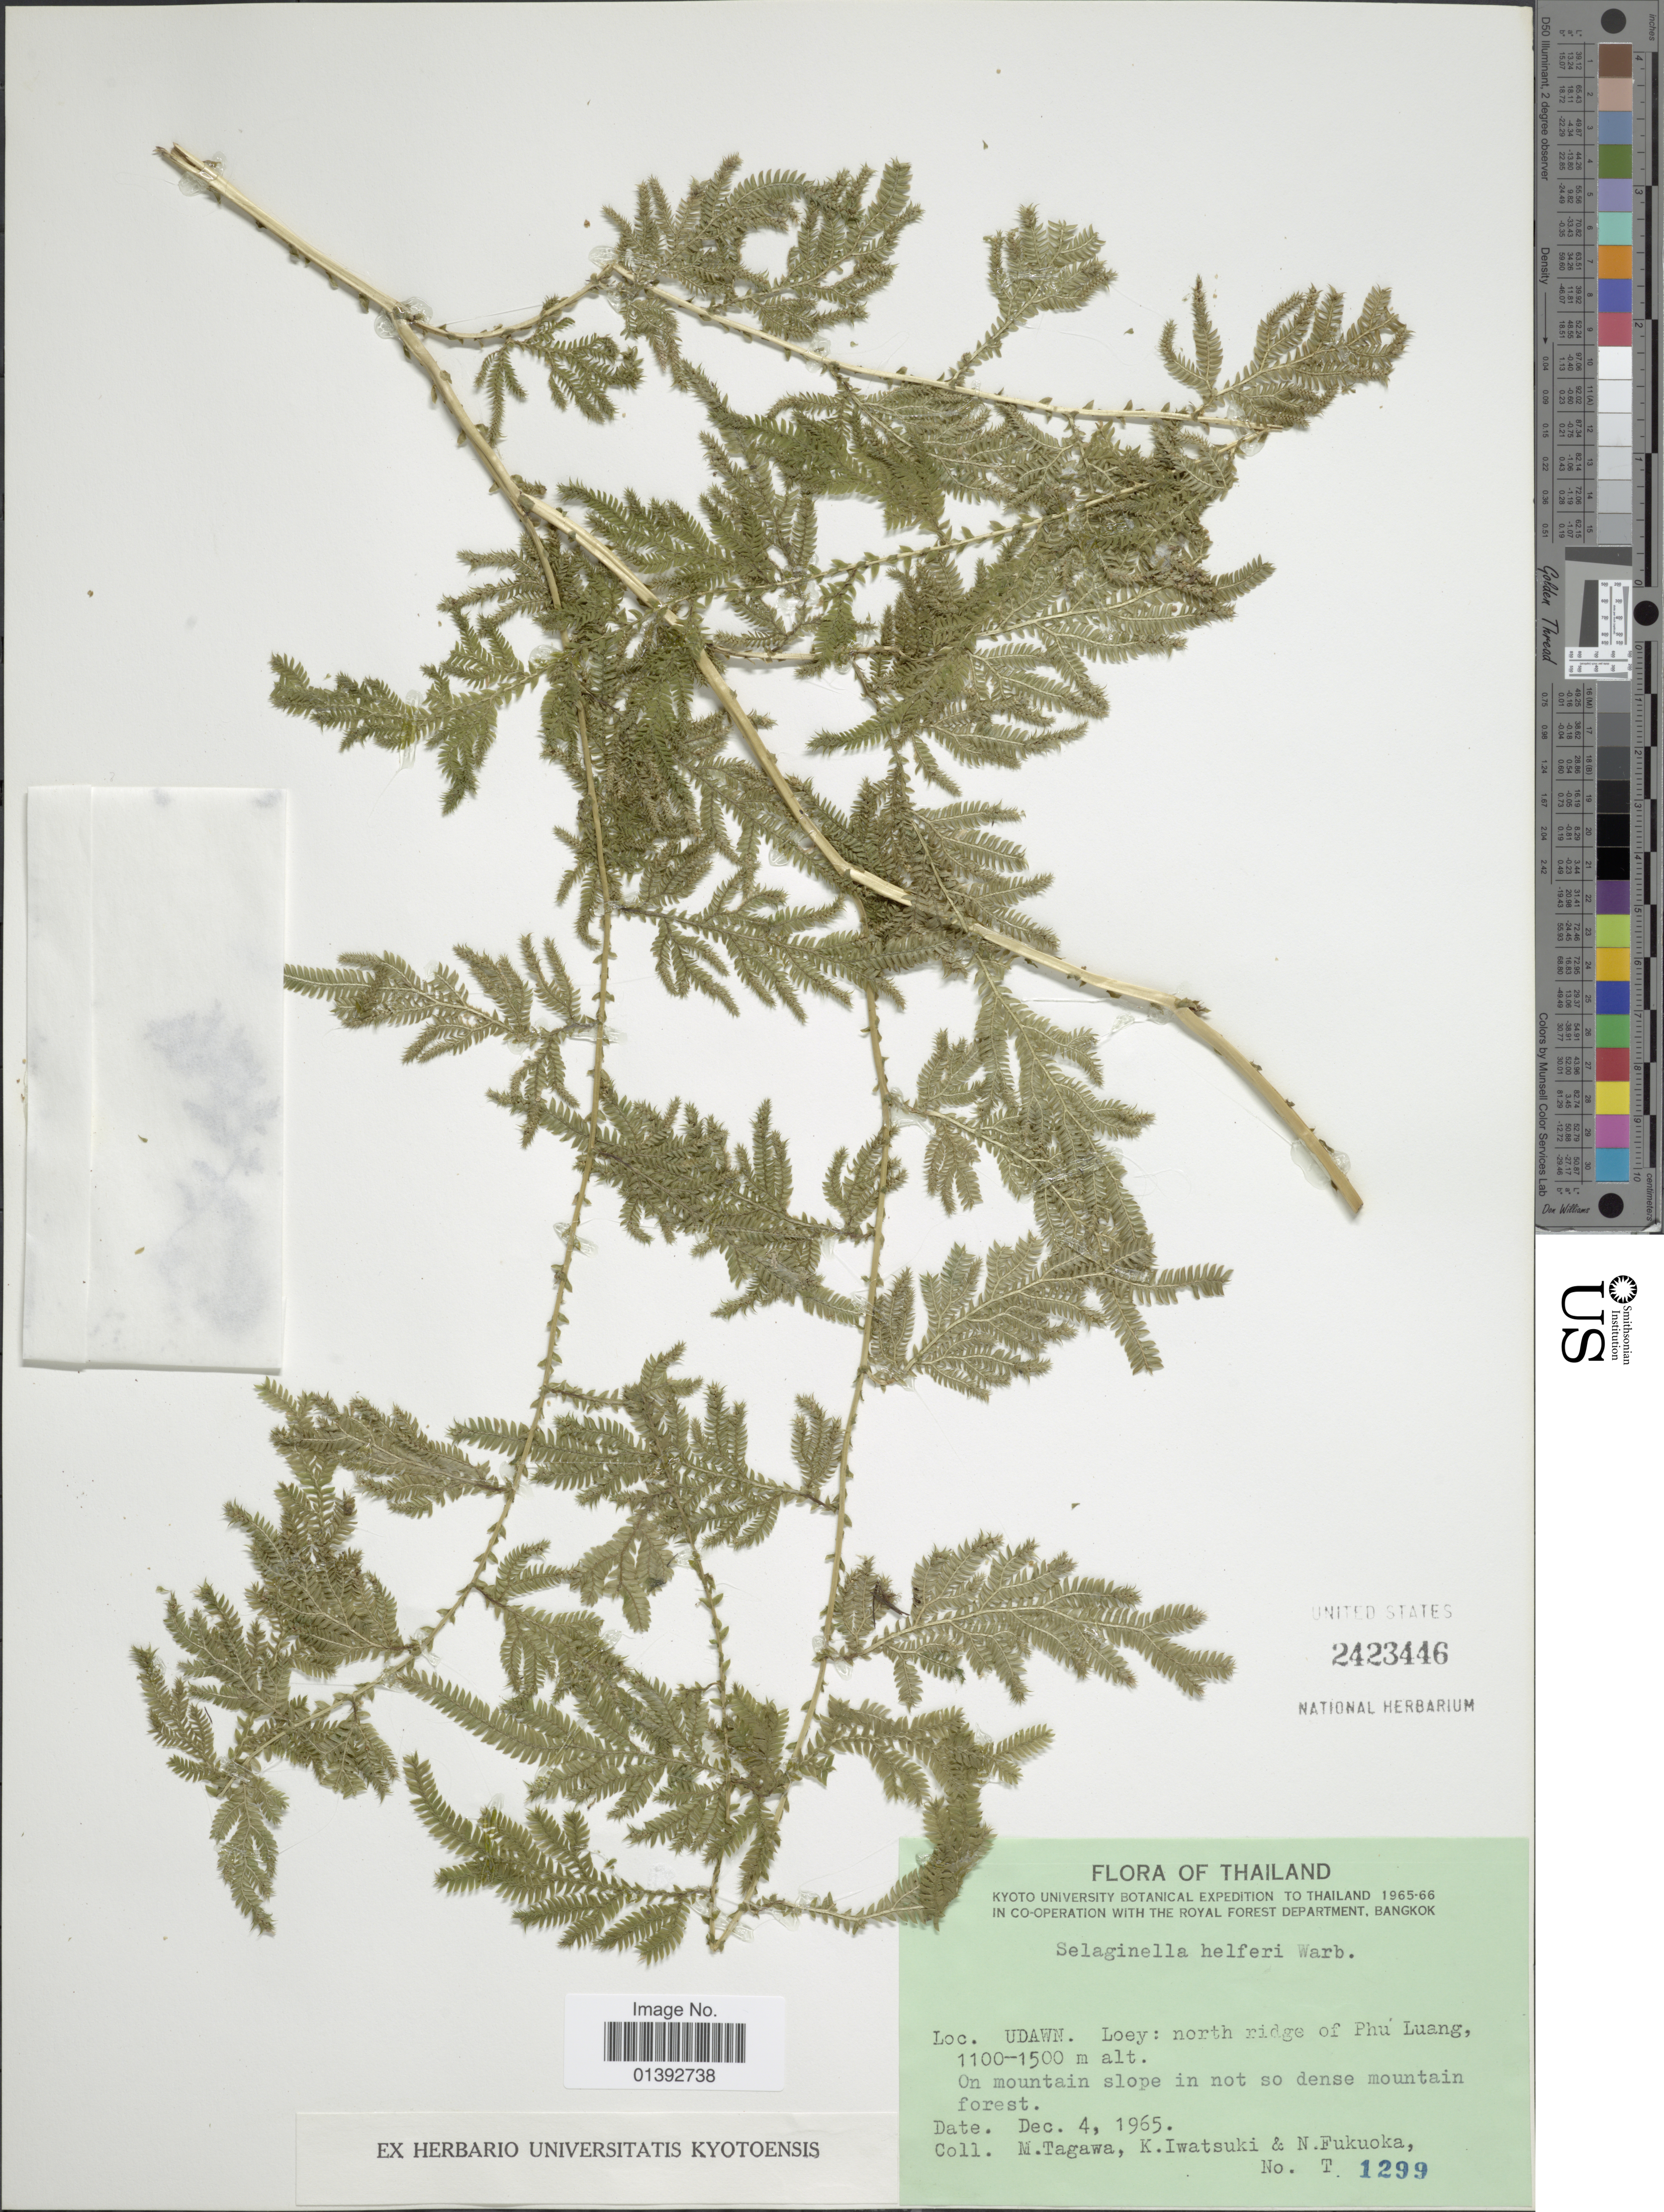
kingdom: Plantae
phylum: Tracheophyta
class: Lycopodiopsida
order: Selaginellales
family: Selaginellaceae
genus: Selaginella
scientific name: Selaginella helferi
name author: Warb.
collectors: M. Tagawa, K. Iwatsuki & N. Fukuoka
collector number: T1299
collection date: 1965-12-04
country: Thailand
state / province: Loei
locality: Udawn, north ridge of Phu Luang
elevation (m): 1100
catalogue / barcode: US 2423446